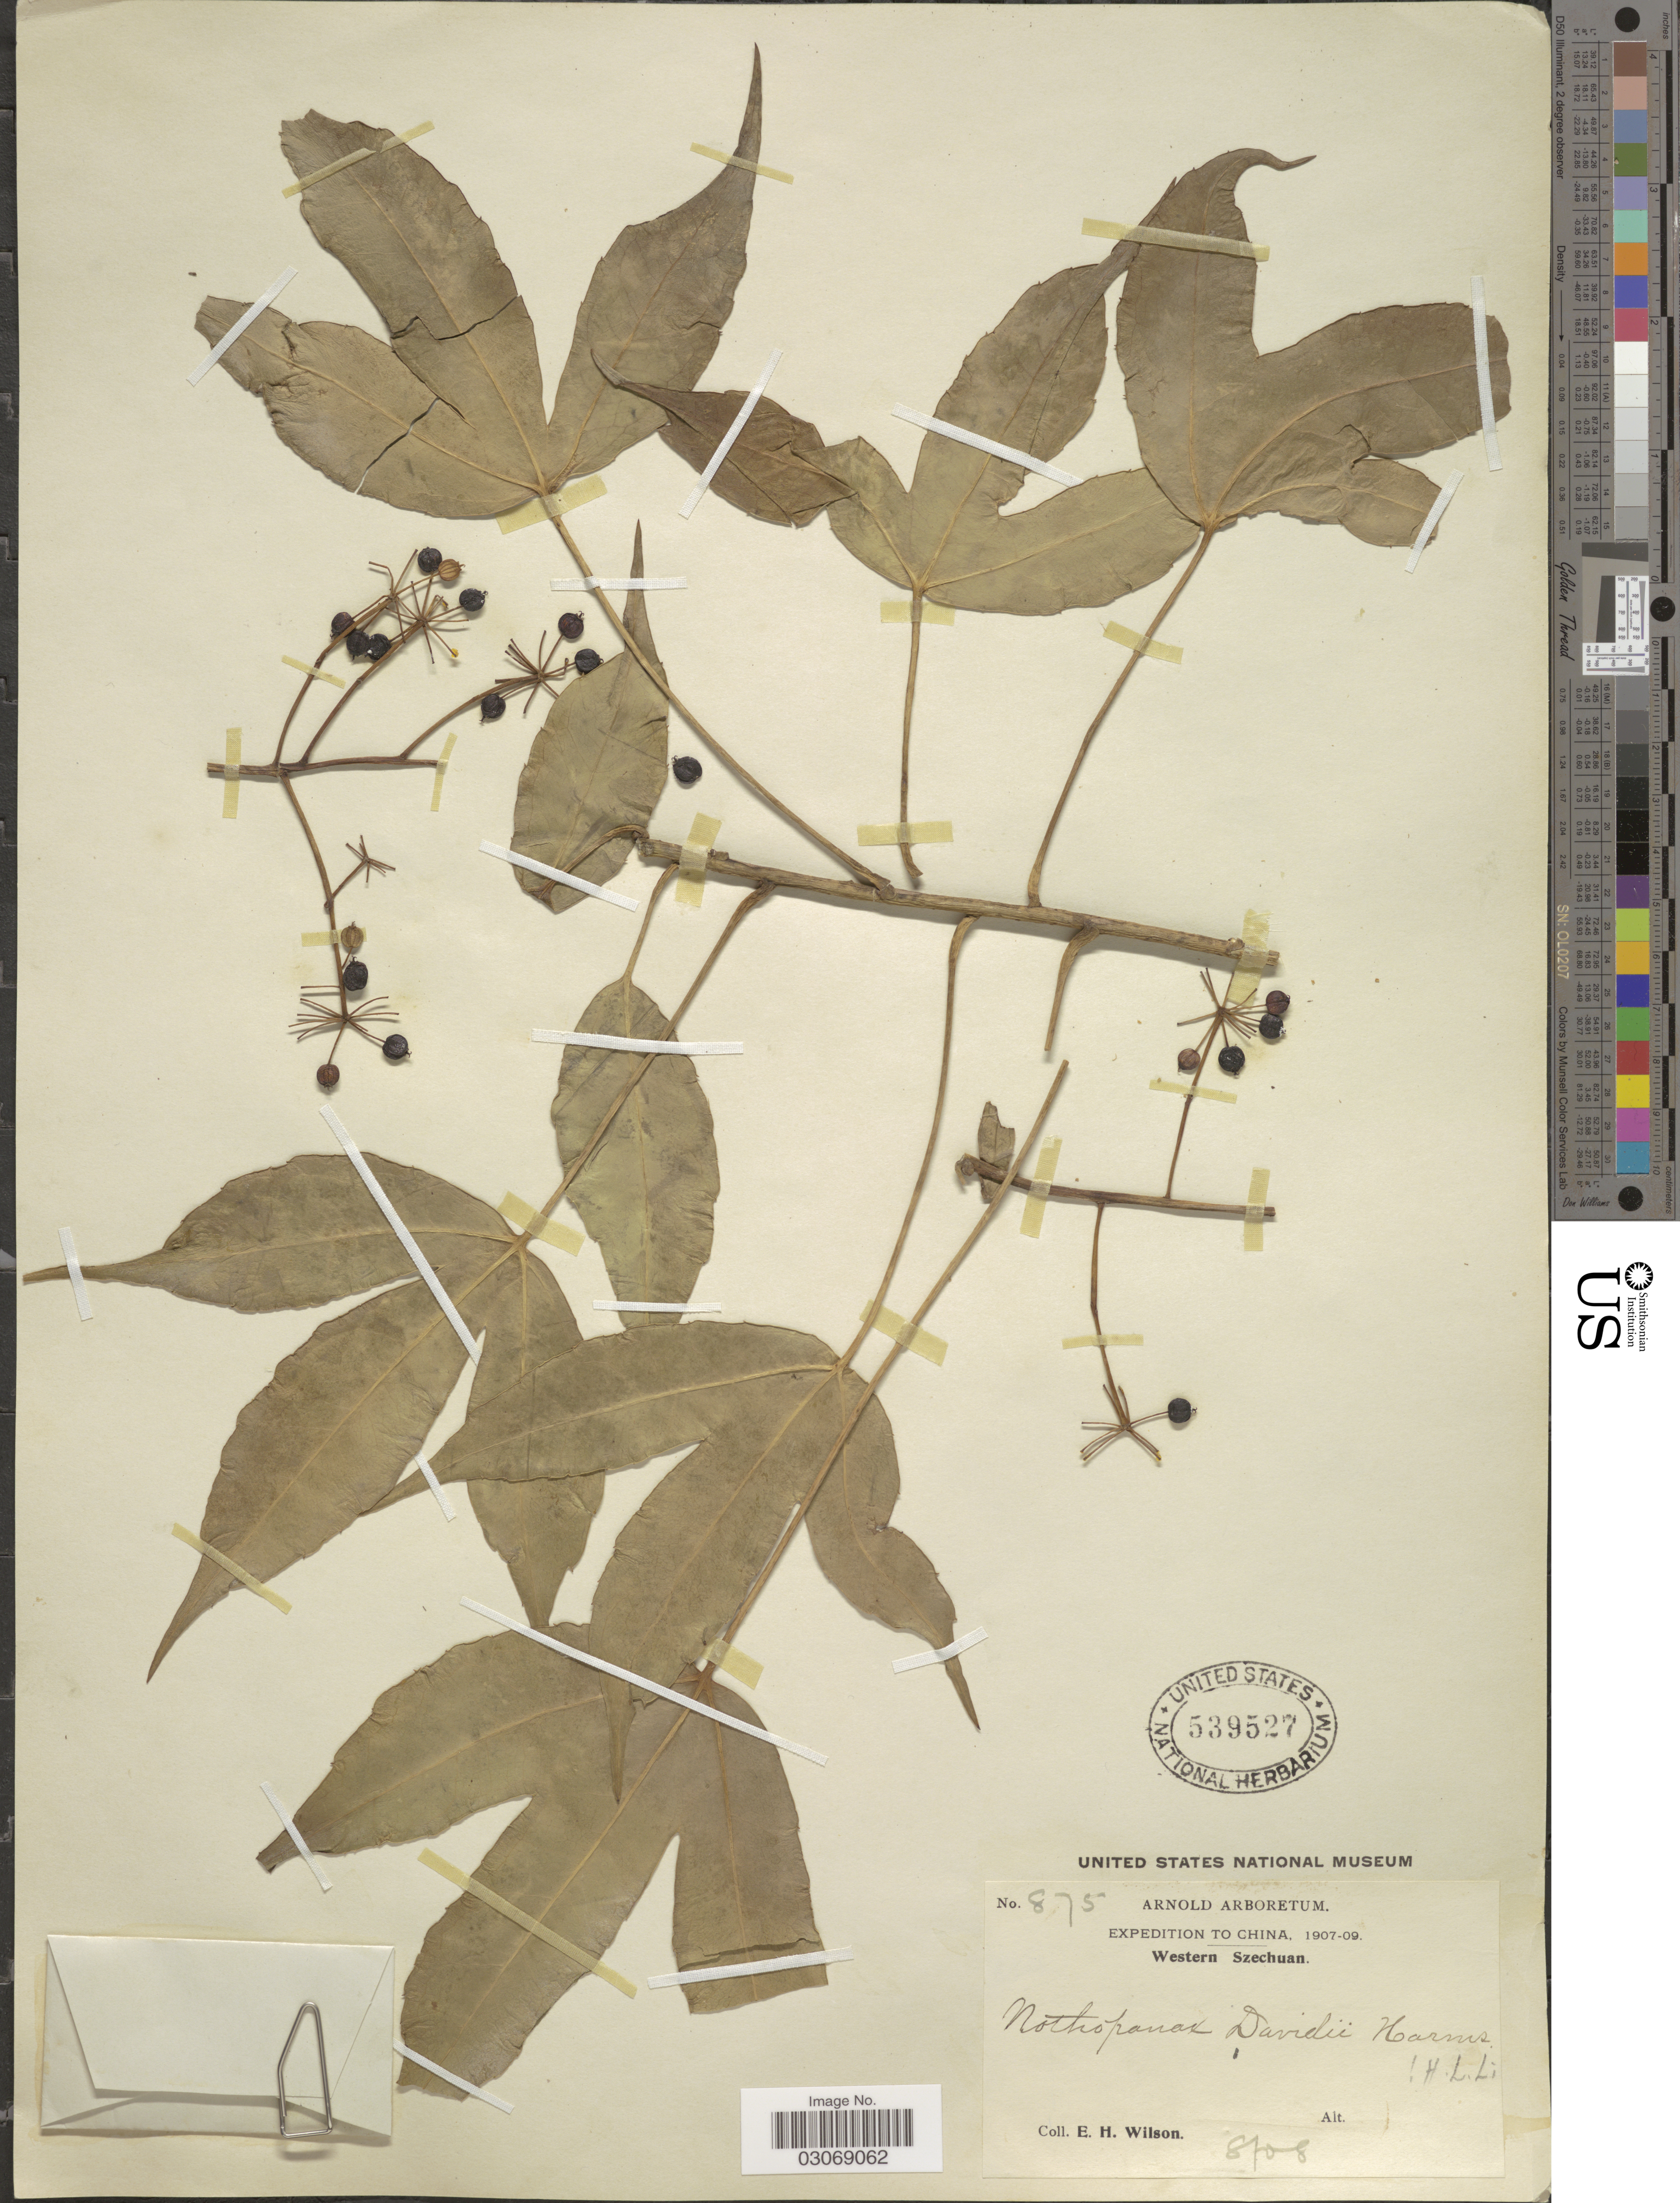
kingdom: Plantae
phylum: Tracheophyta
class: Magnoliopsida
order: Apiales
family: Araliaceae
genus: Nothopanax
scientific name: Nothopanax davidii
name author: (Franch.) Harms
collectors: E. Wilson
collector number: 875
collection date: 1908-08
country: China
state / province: Sichuan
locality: Western Szechuan.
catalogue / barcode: US 539527